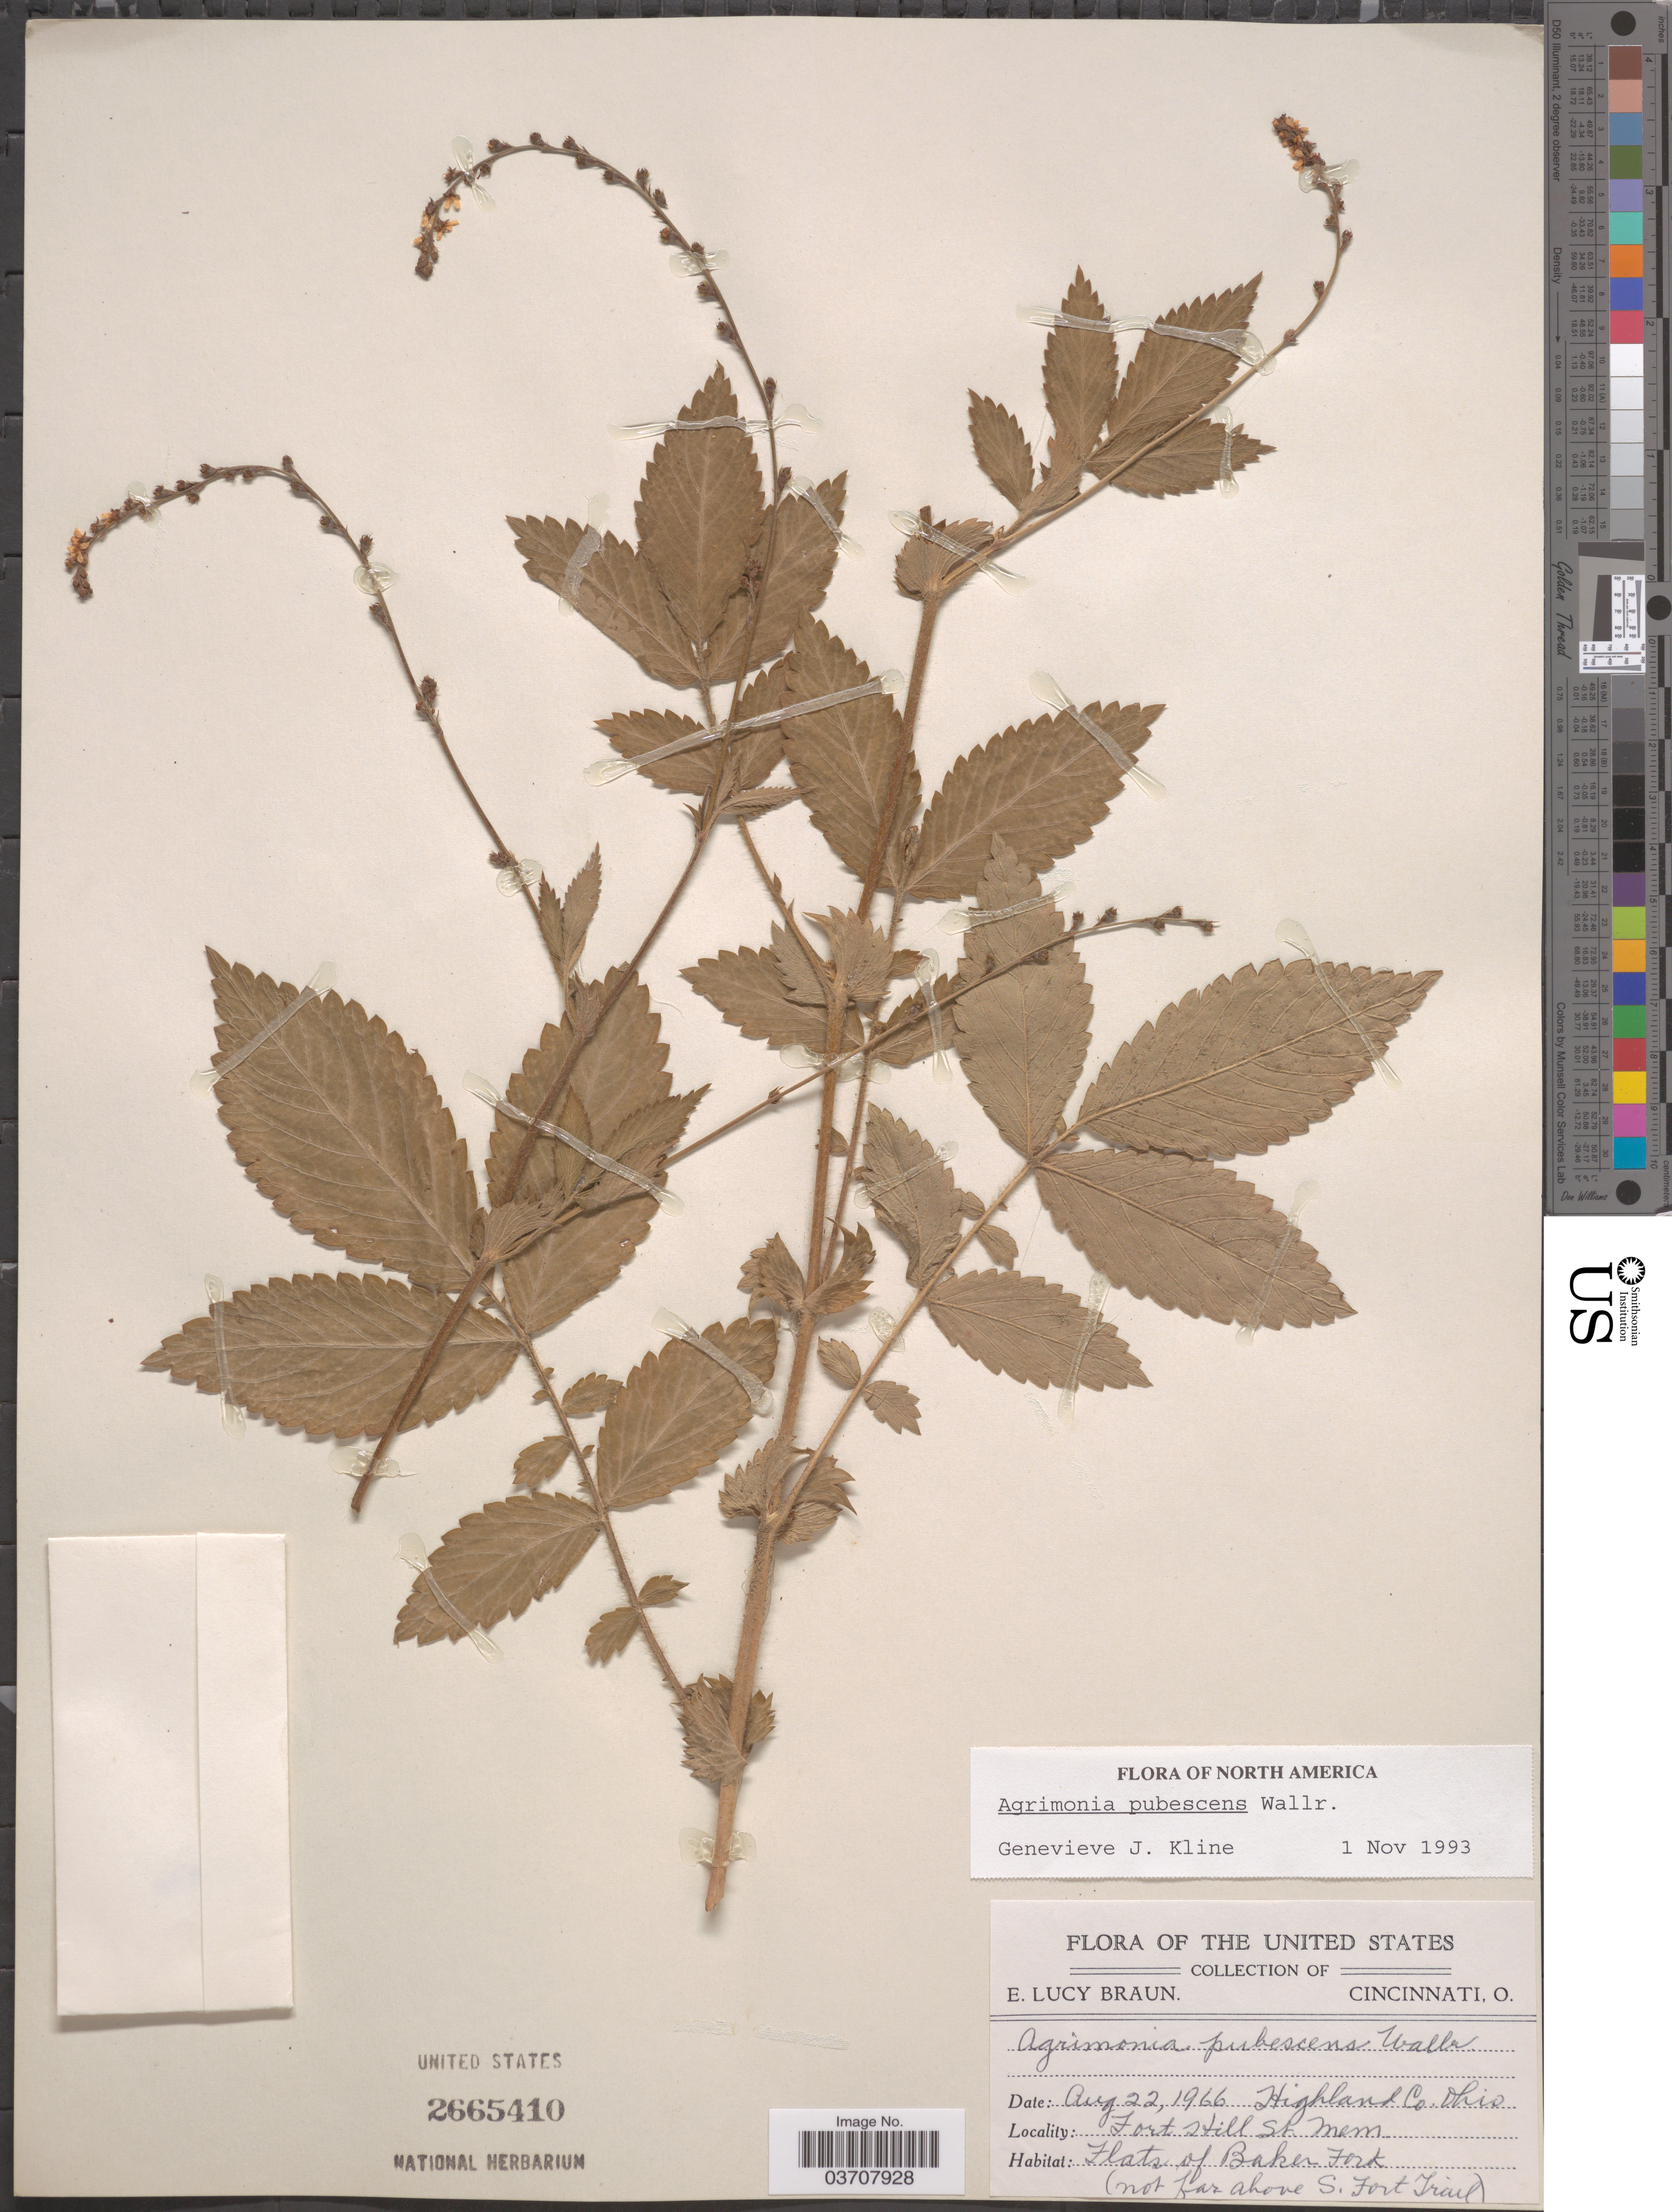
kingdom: Plantae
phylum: Tracheophyta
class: Magnoliopsida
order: Rosales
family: Rosaceae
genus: Agrimonia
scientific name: Agrimonia pubescens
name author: Wallr.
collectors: E. L. Braun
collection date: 1966-08-22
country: United States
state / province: Ohio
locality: Highland Co. Fort Hill St. Mem. Flats of Baker Fork (not far above S. Fort Trail).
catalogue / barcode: US 2665410